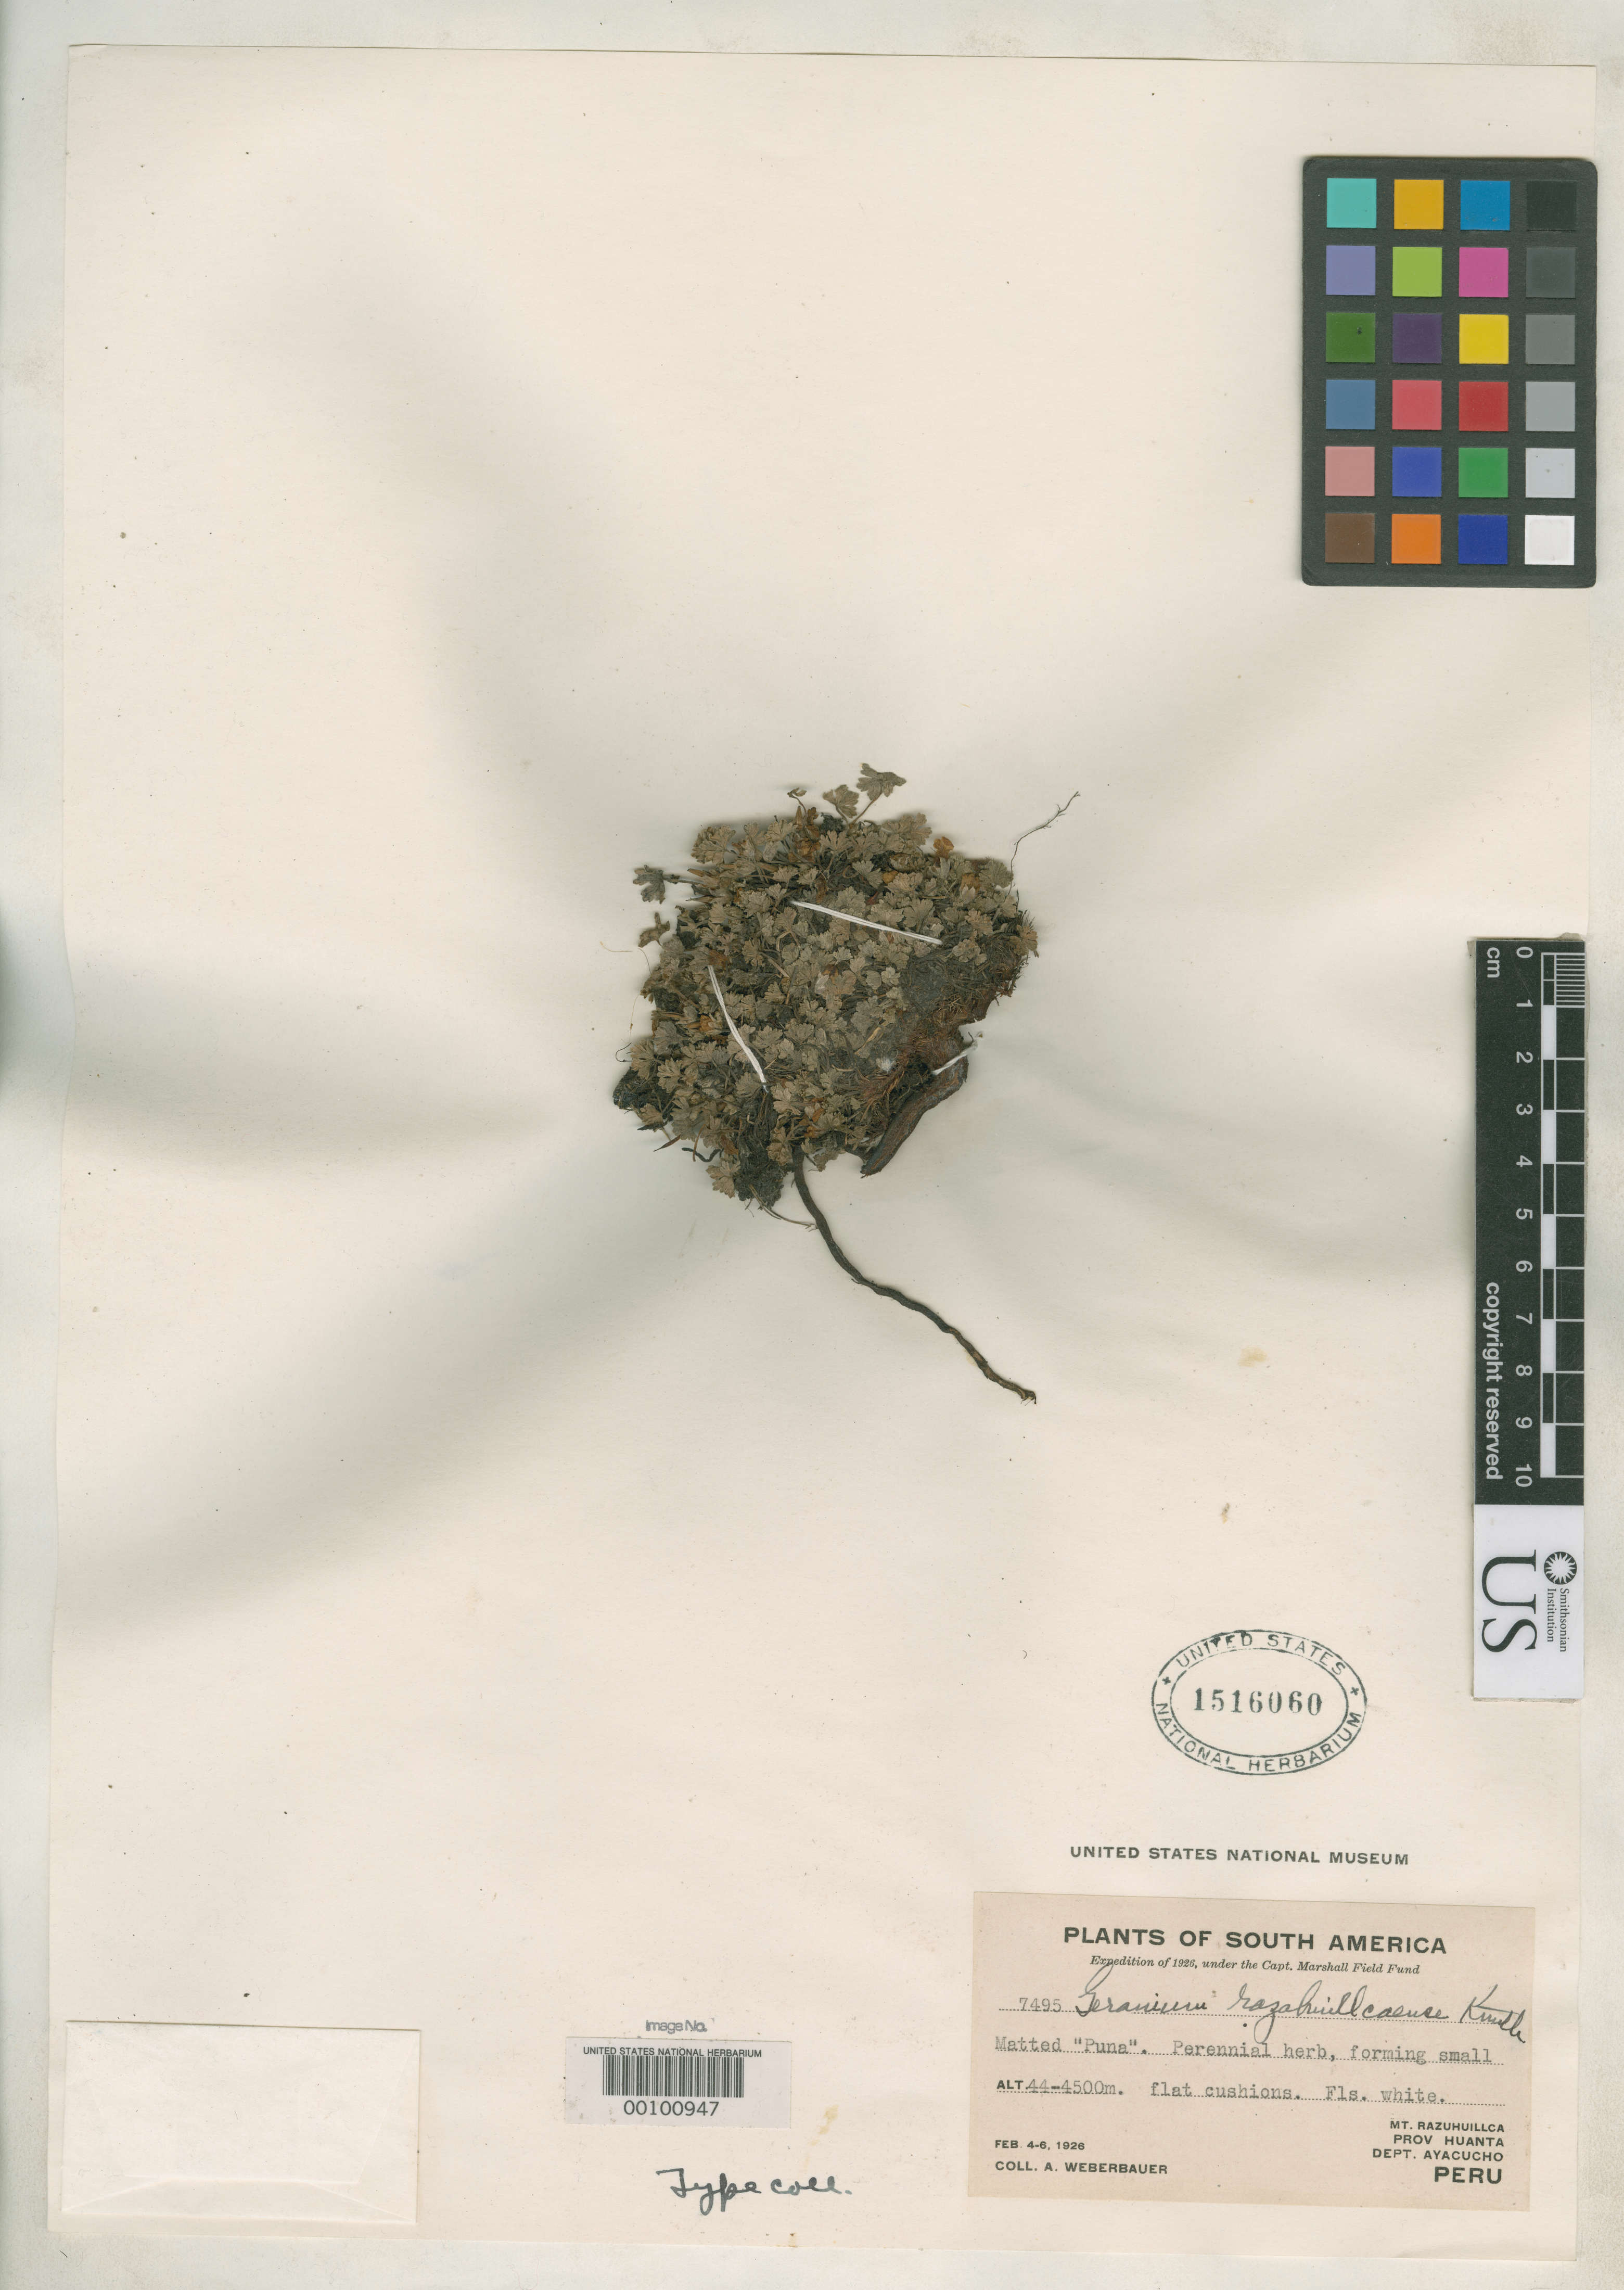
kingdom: Plantae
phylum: Tracheophyta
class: Magnoliopsida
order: Geraniales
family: Geraniaceae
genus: Geranium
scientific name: Geranium razuhillcaense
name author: R. Knuth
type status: Isotype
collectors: A. Weberbauer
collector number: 7495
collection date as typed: Feb 1926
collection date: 1926-02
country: Peru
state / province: Ayacucho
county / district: Huanta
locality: Mount Razuhuillca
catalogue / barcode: US 1516060